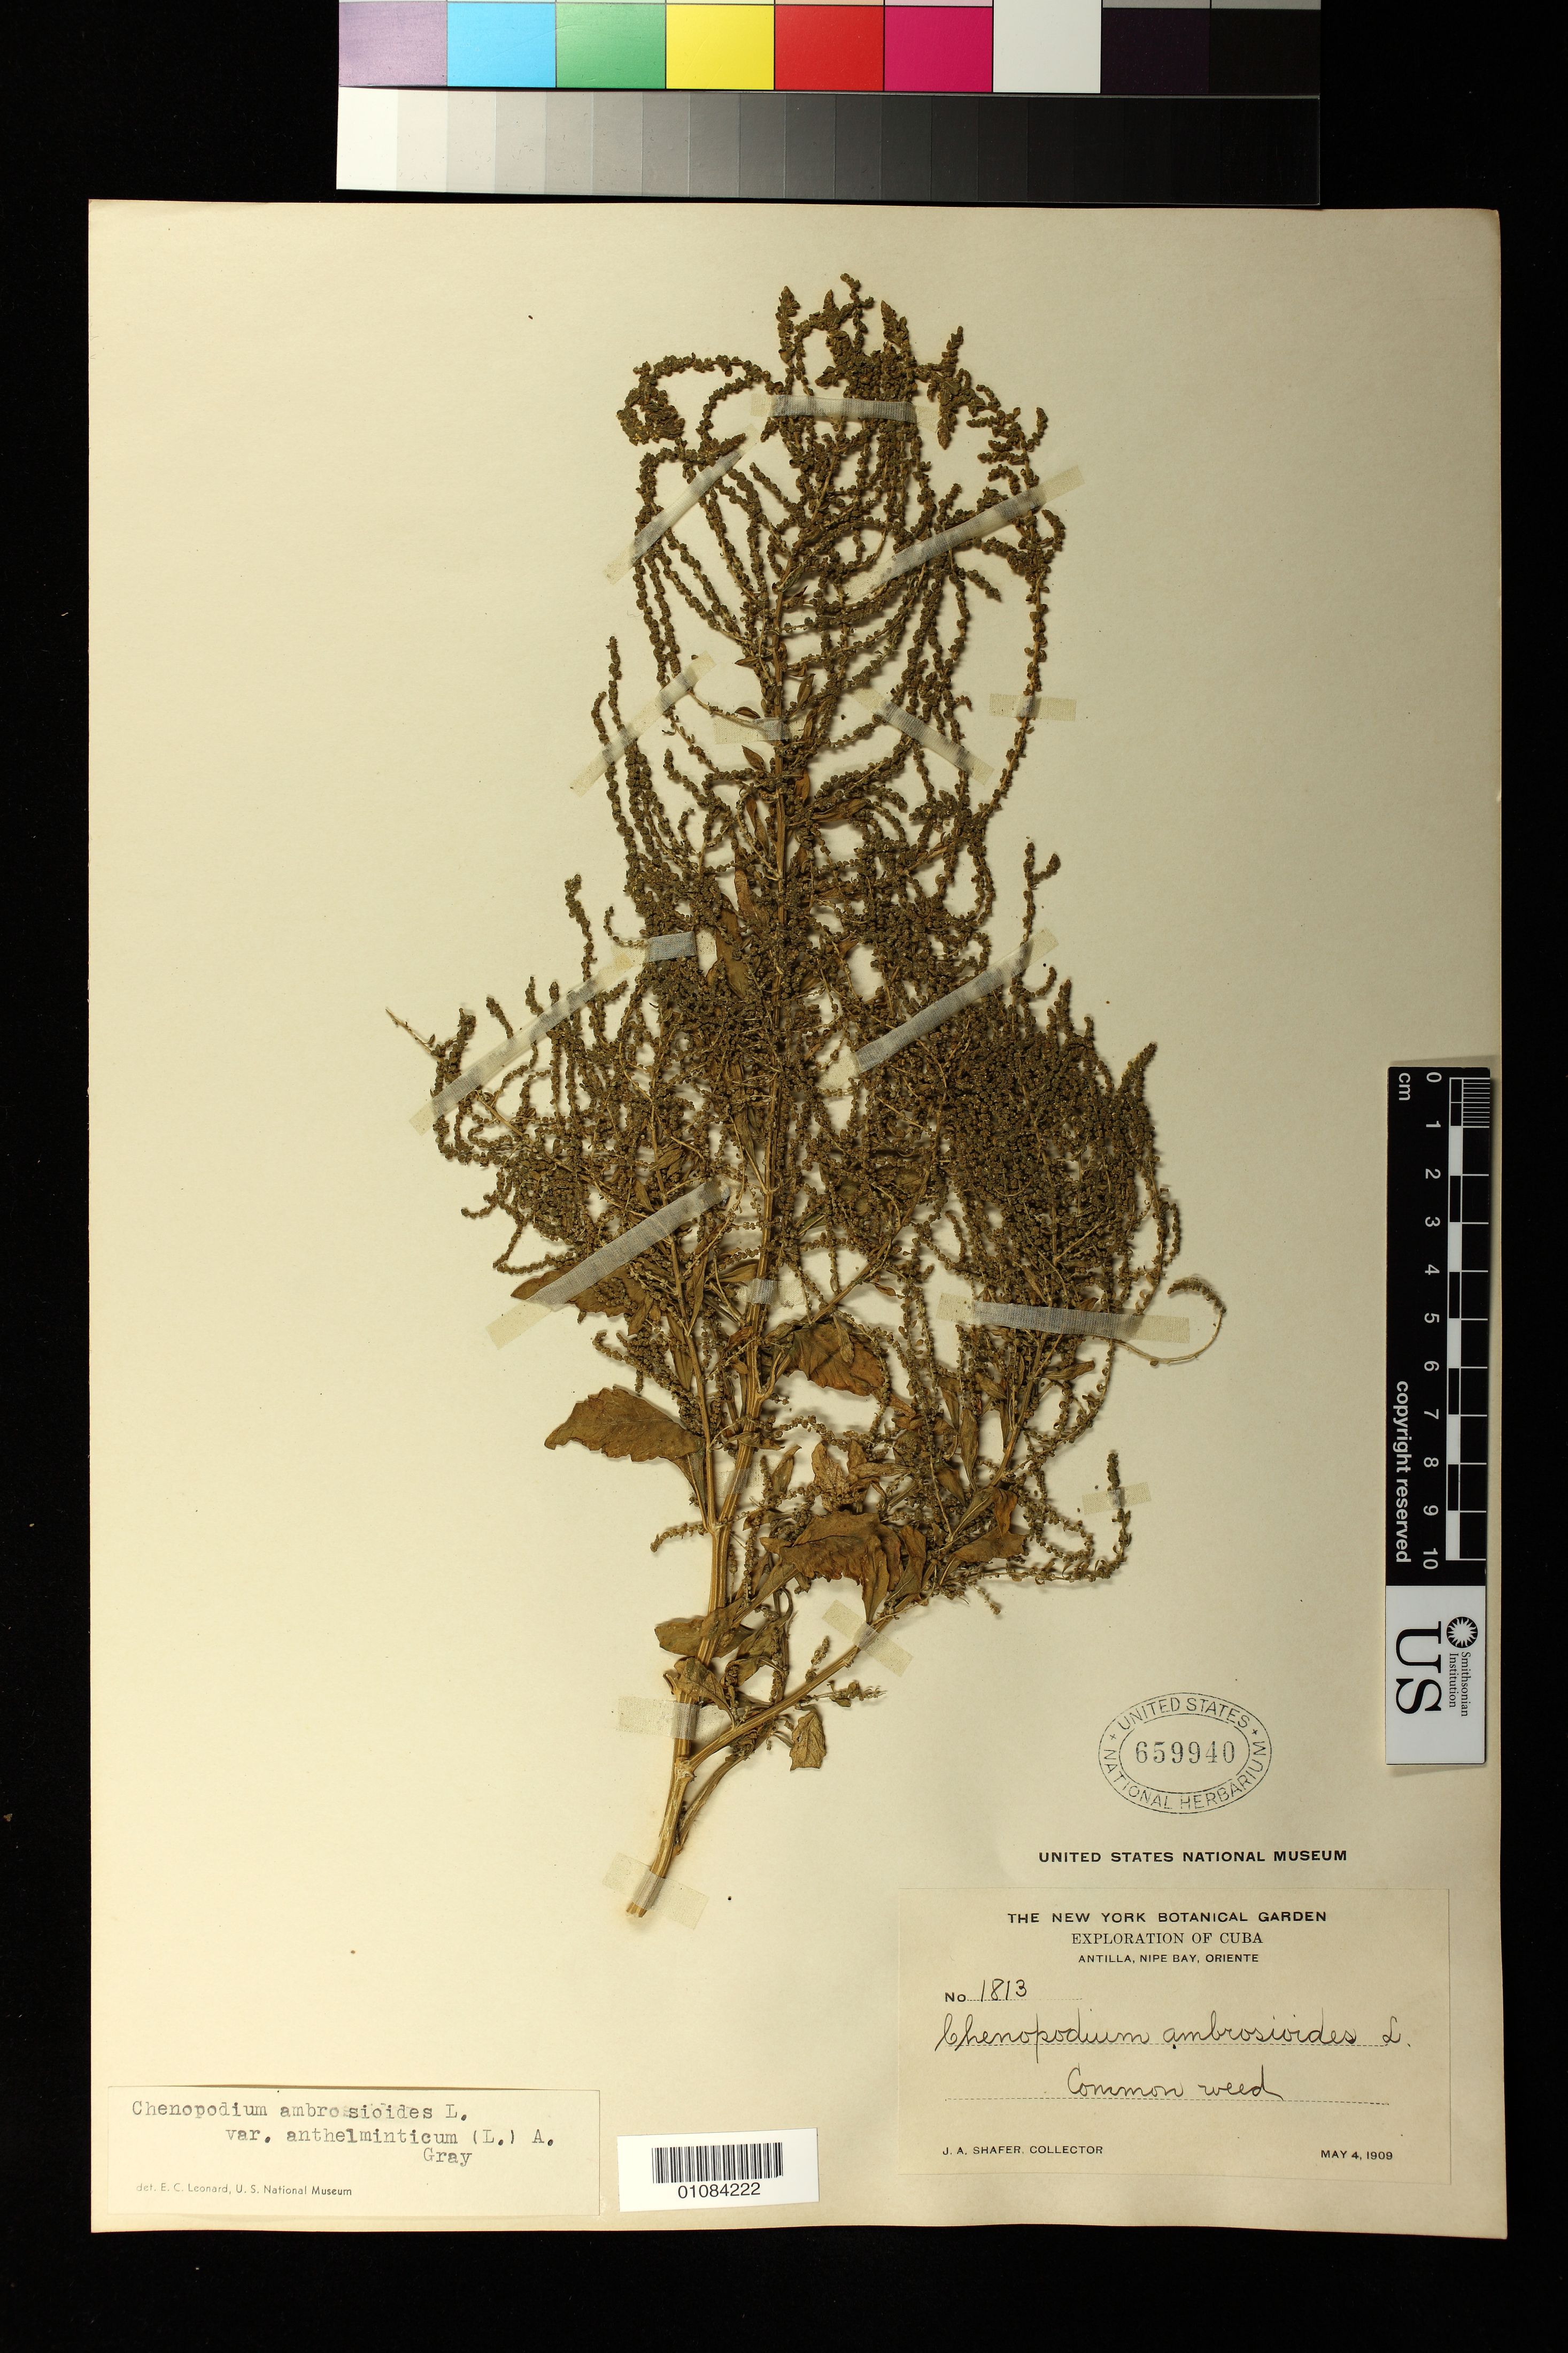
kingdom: Plantae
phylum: Tracheophyta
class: Magnoliopsida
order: Caryophyllales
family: Amaranthaceae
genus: Chenopodium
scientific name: Chenopodium ambrosioides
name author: L.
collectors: J. A. Shafer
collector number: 1813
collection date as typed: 04 May 1909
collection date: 1909-05-04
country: Cuba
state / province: Holguín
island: Cuba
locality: Oriente, Nipe Bay, Antilla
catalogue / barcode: US 659940